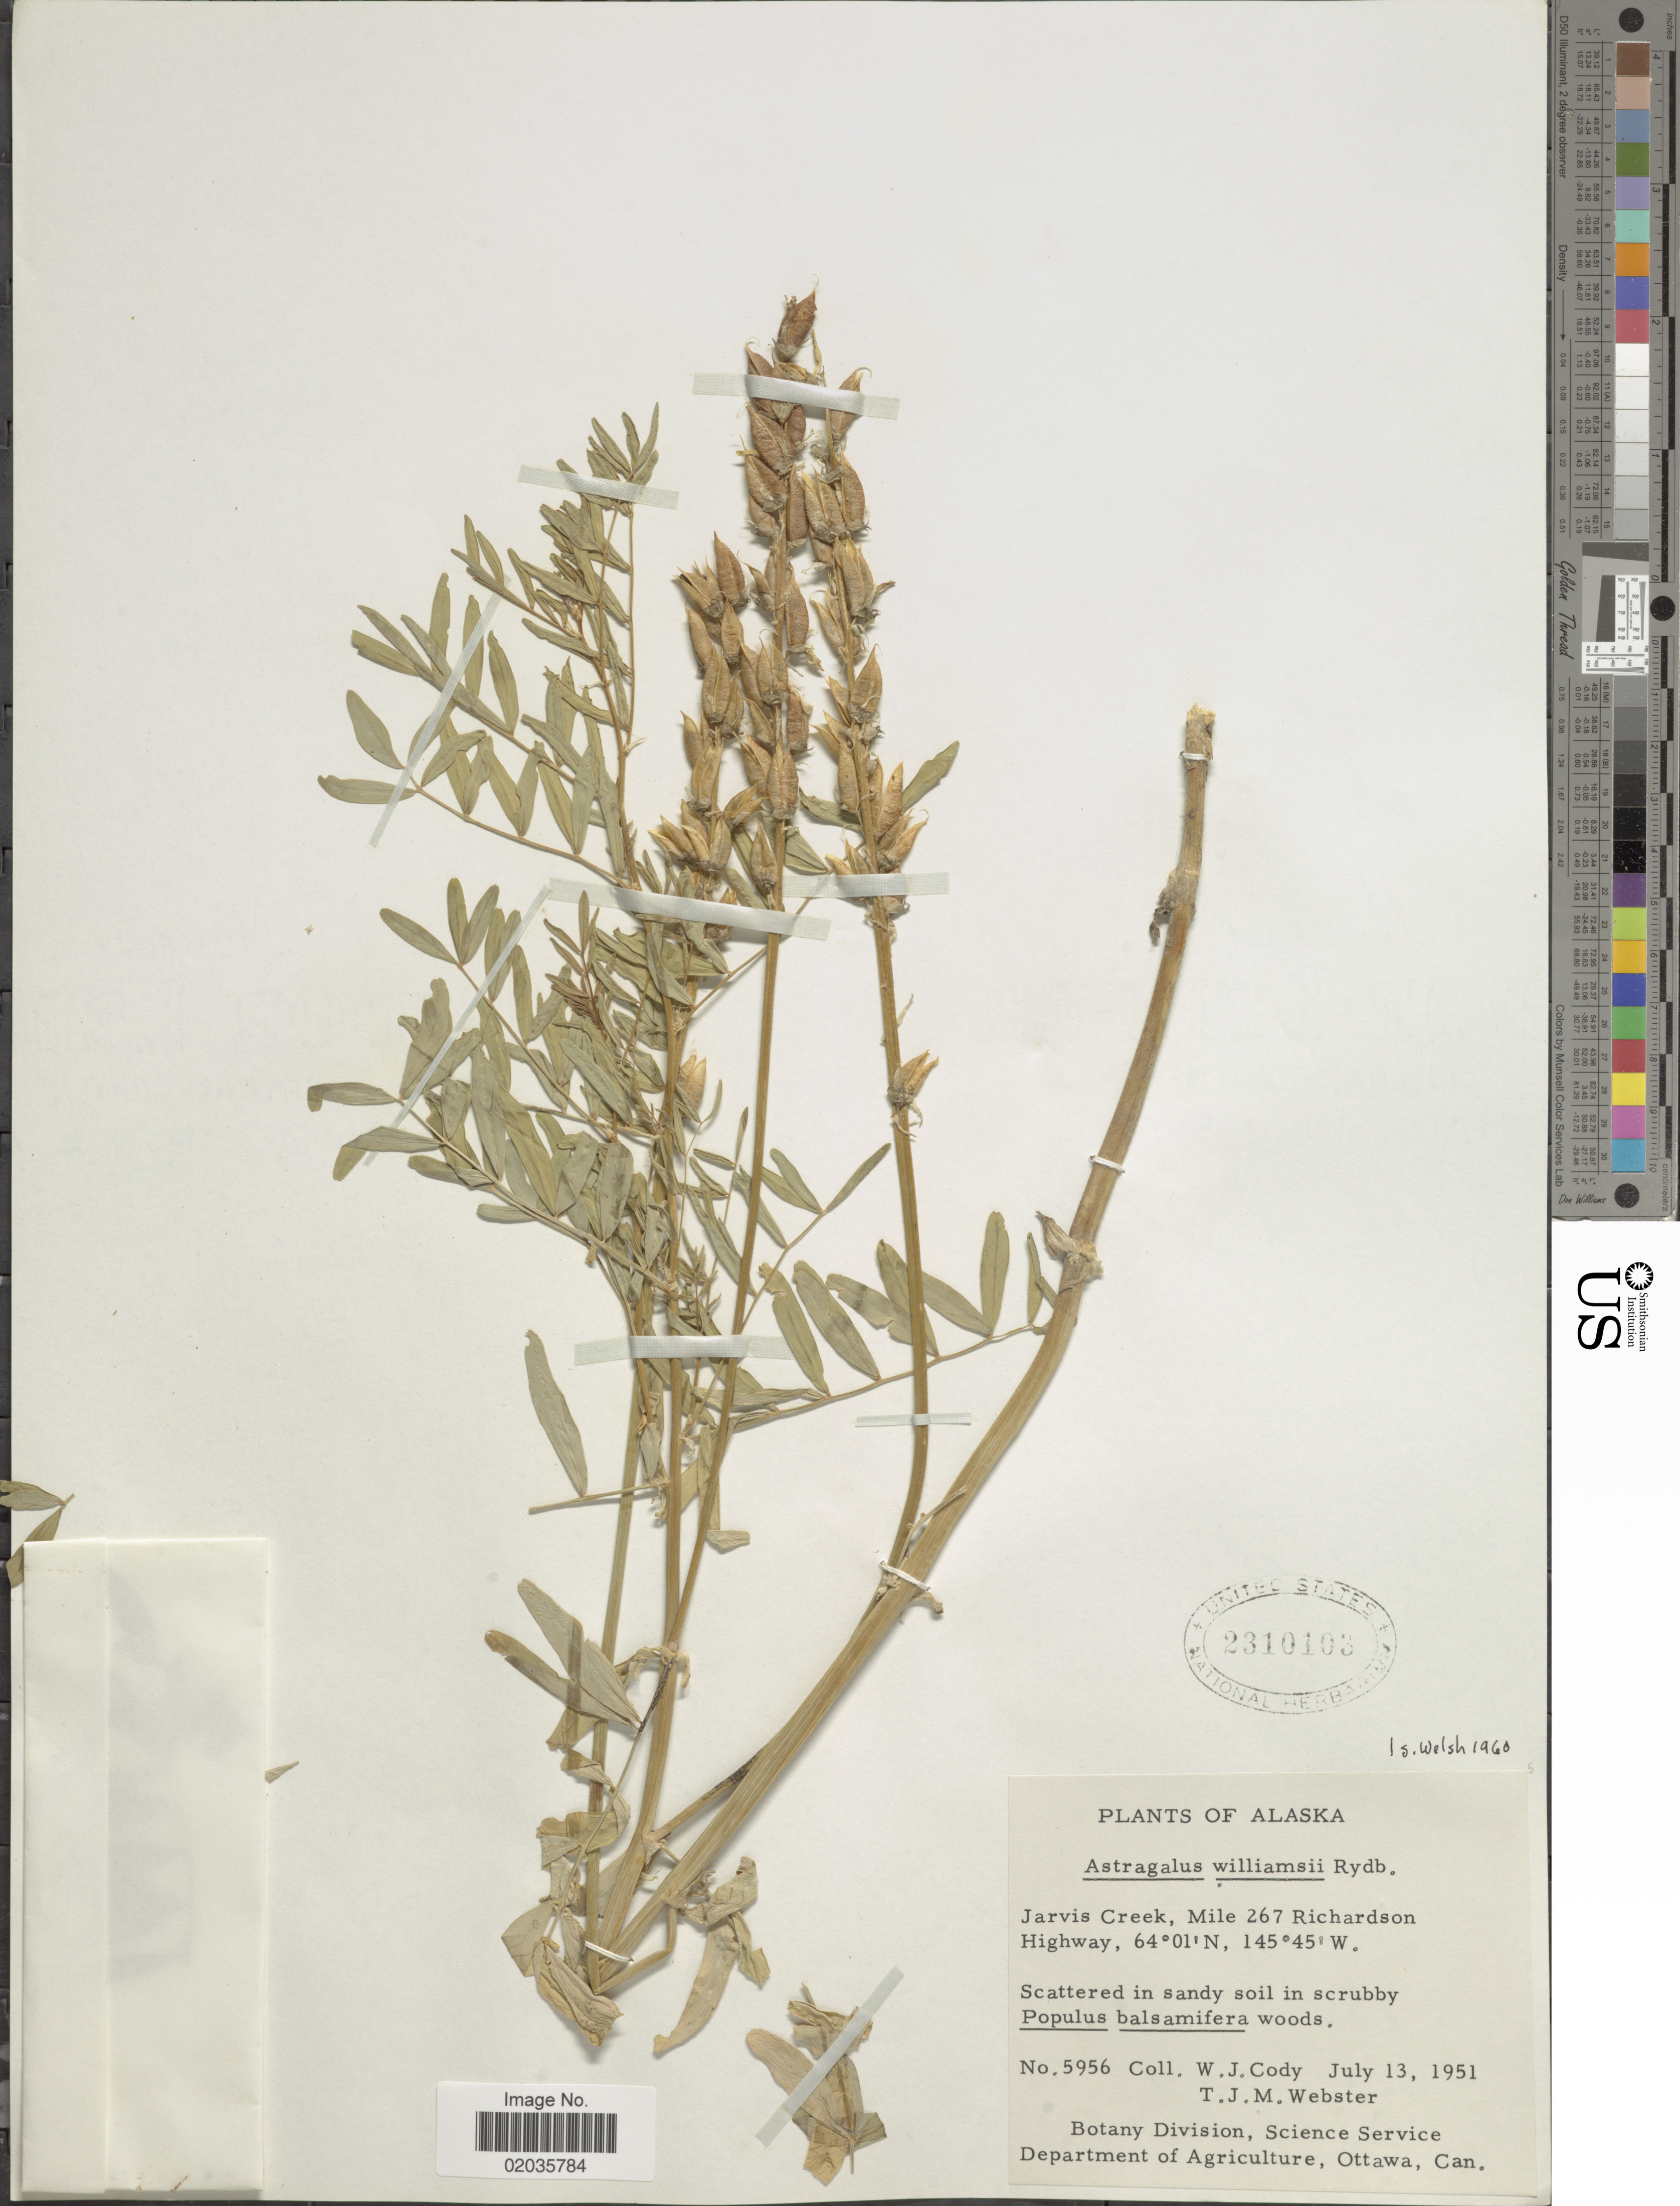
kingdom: Plantae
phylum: Tracheophyta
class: Magnoliopsida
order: Fabales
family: Fabaceae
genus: Astragalus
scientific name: Astragalus williamsii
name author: Rydb.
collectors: W. Cody & T. J. Webster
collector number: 5956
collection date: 1951-07-13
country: United States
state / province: Alaska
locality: Jarvis Creek, Mile 267 Richardson Highway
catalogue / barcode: US 2310103